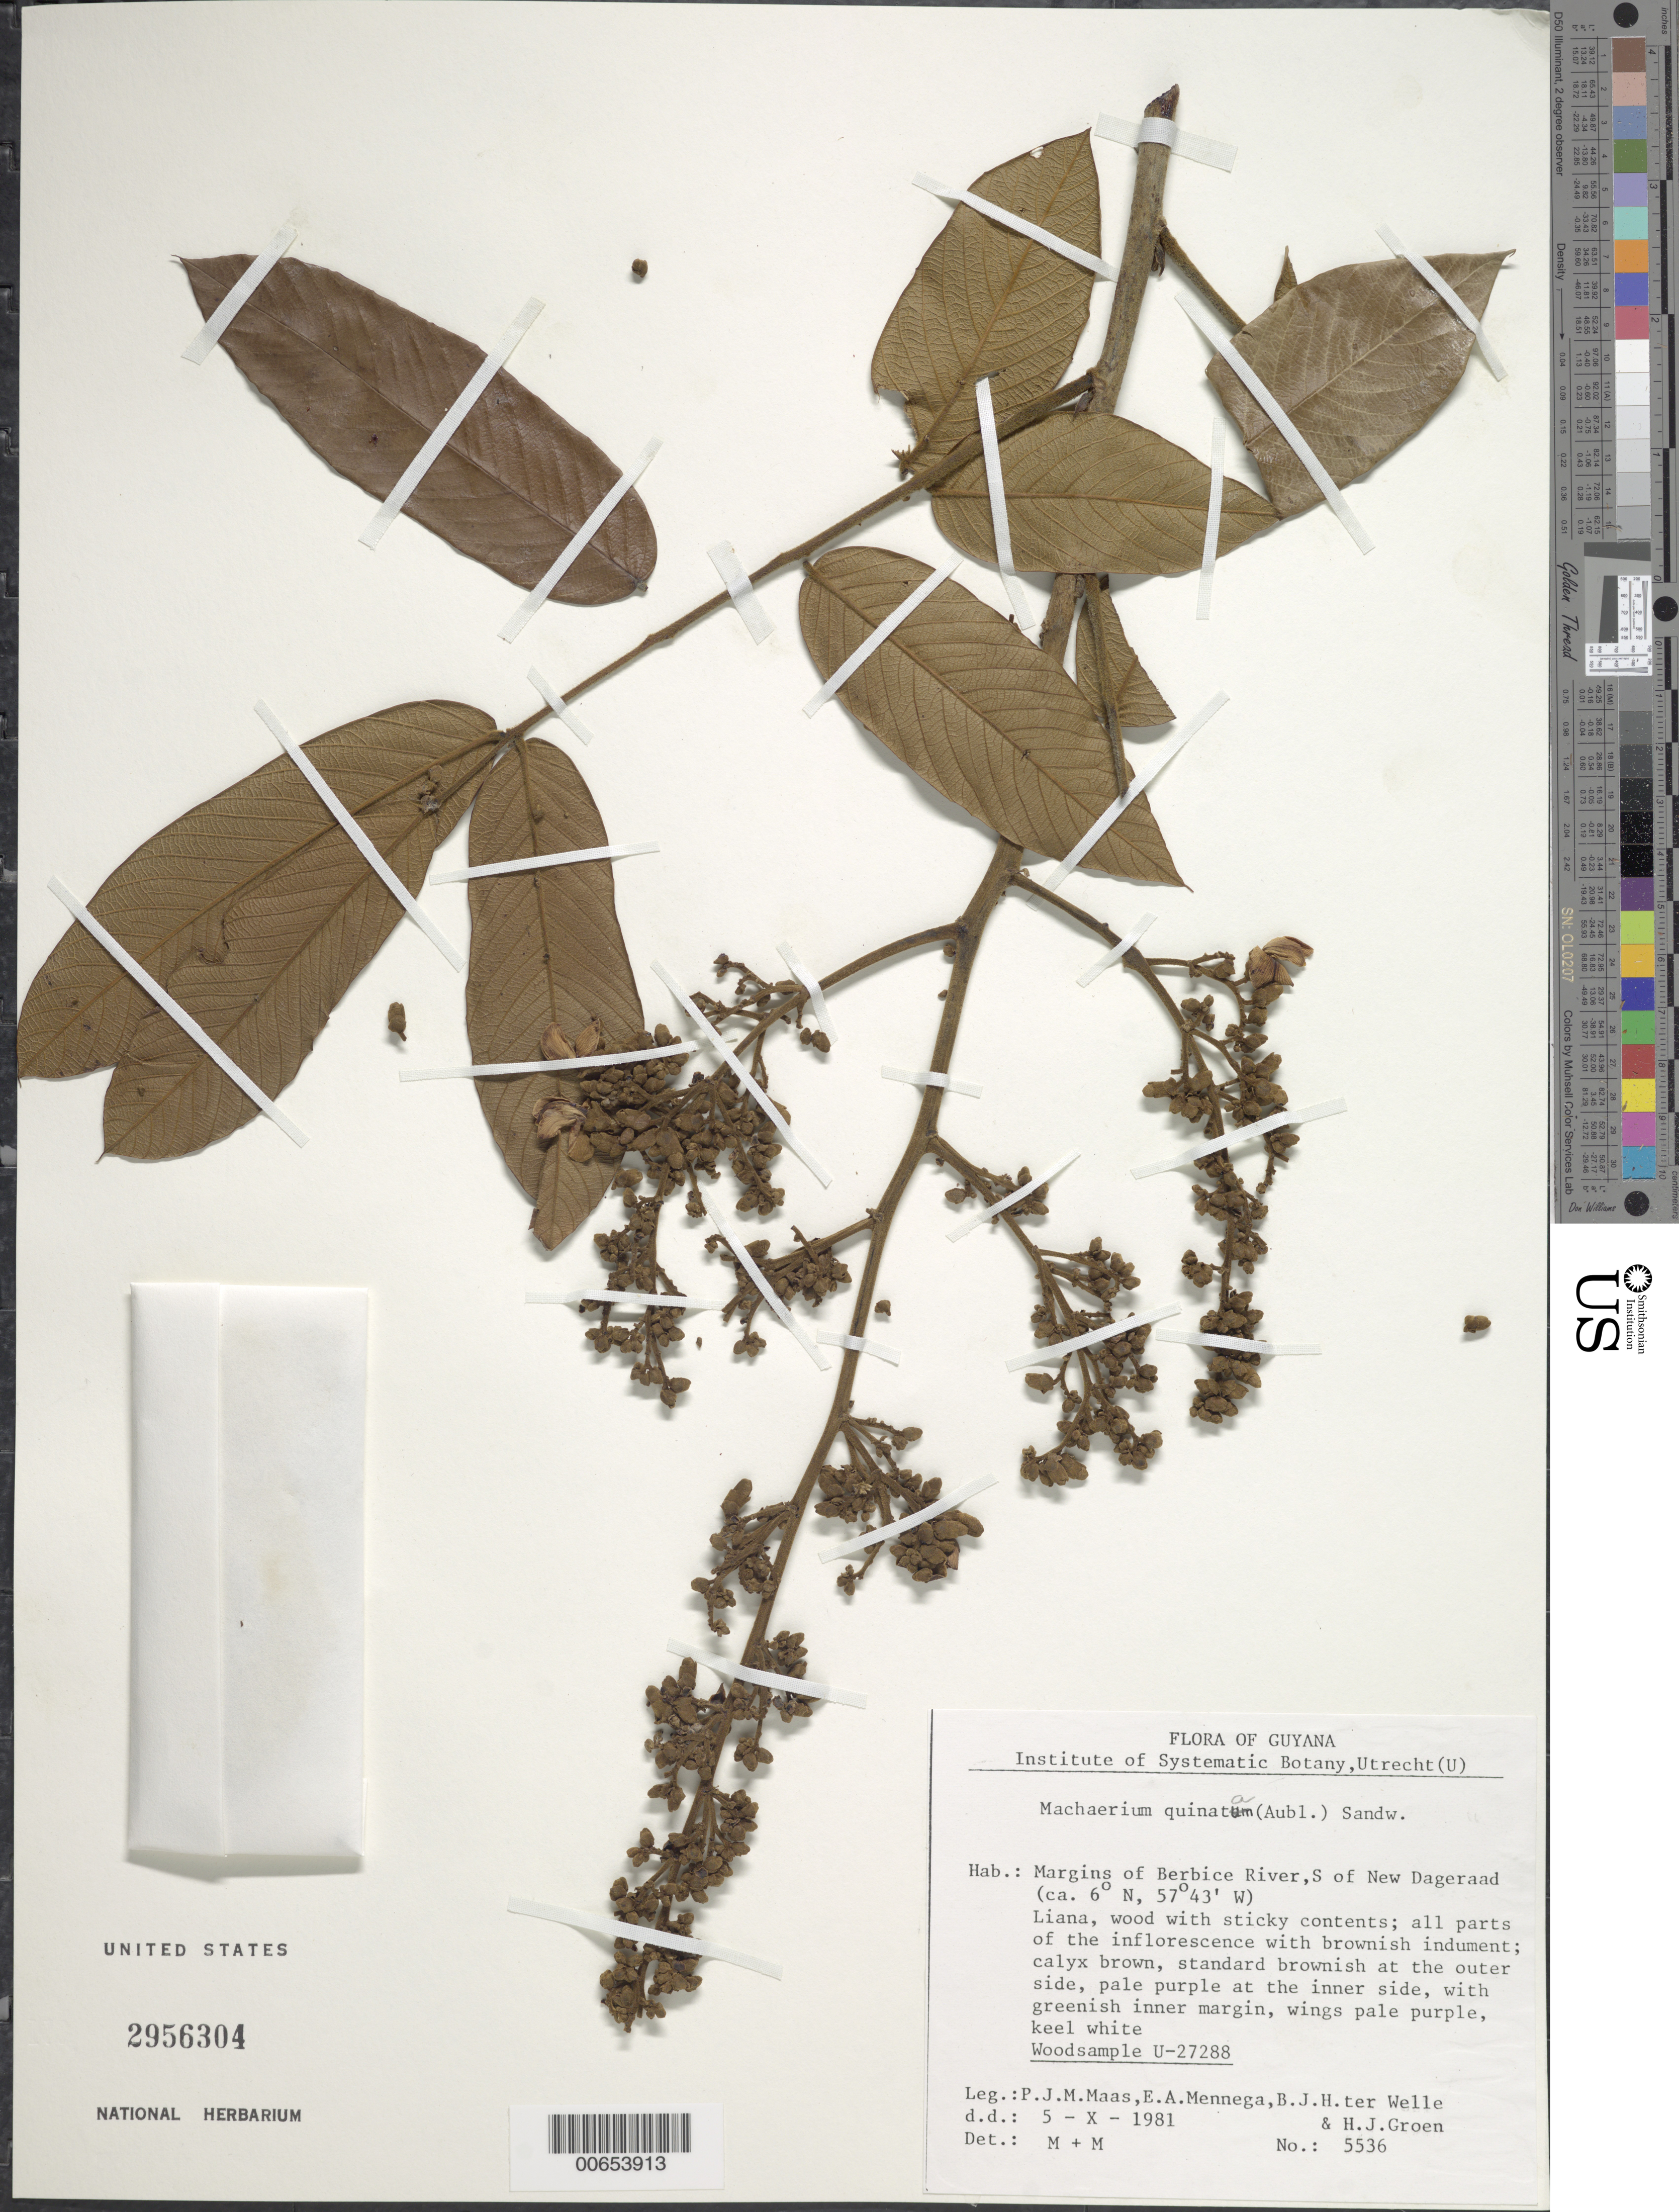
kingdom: Plantae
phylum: Tracheophyta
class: Magnoliopsida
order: Fabales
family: Fabaceae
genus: Machaerium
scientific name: Machaerium quinatum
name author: (Aubl.) Sandwith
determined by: Maas, P. J.; Mennega, E. A.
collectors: P. Maas, E. A. Mennega, B. Welle & H. Groen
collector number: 5536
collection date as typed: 5-Oct-81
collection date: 1981-10-05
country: Guyana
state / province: Mahaica-Berbice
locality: Berbice R., S of New Dageraad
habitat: Margins of river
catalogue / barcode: US 2956304